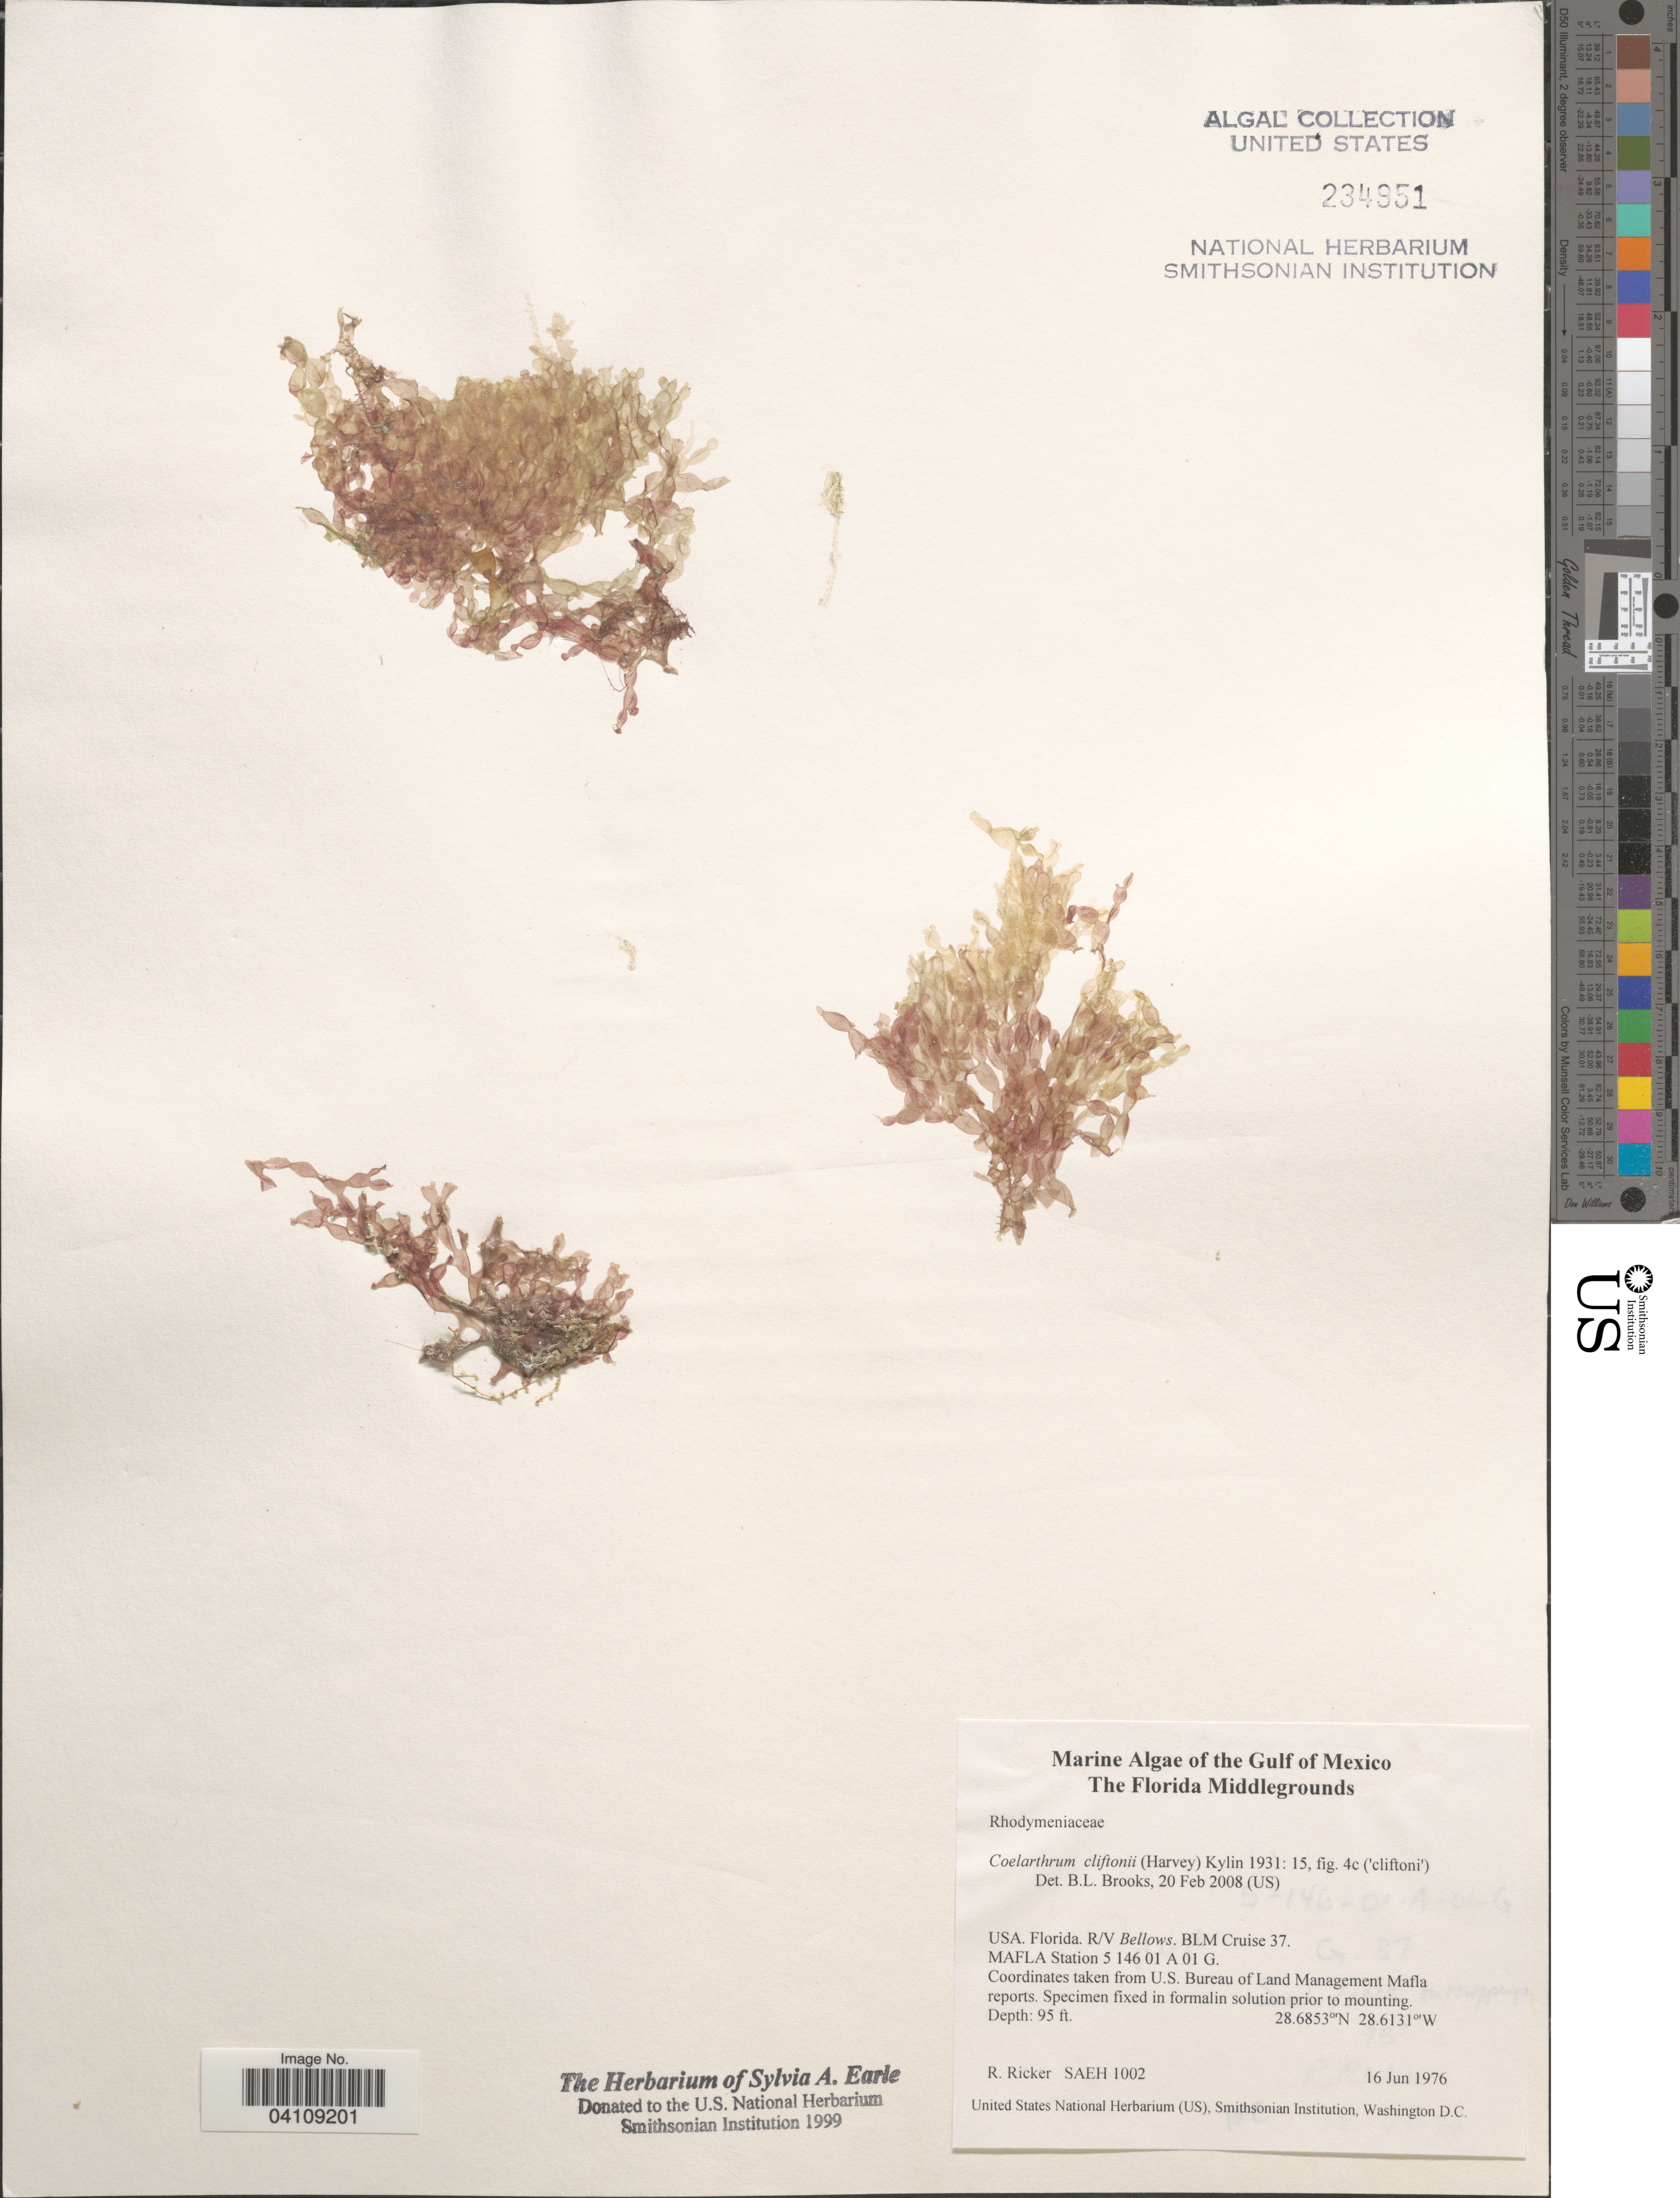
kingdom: Plantae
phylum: Rhodophyta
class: Florideophyceae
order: Rhodymeniales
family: Rhodymeniaceae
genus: Coelarthrum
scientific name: Coelarthrum cliftonii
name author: (Harv.) Kylin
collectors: R. Ricker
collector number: SAEH 1002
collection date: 1976-06-16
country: United States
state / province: Florida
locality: Gulf of Mexico. The Florida Middlegrounds. Florida. R/V Bellows. BLM Cruise 37. MAFLA Station 5 146 01 A 01 G.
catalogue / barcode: US 234951